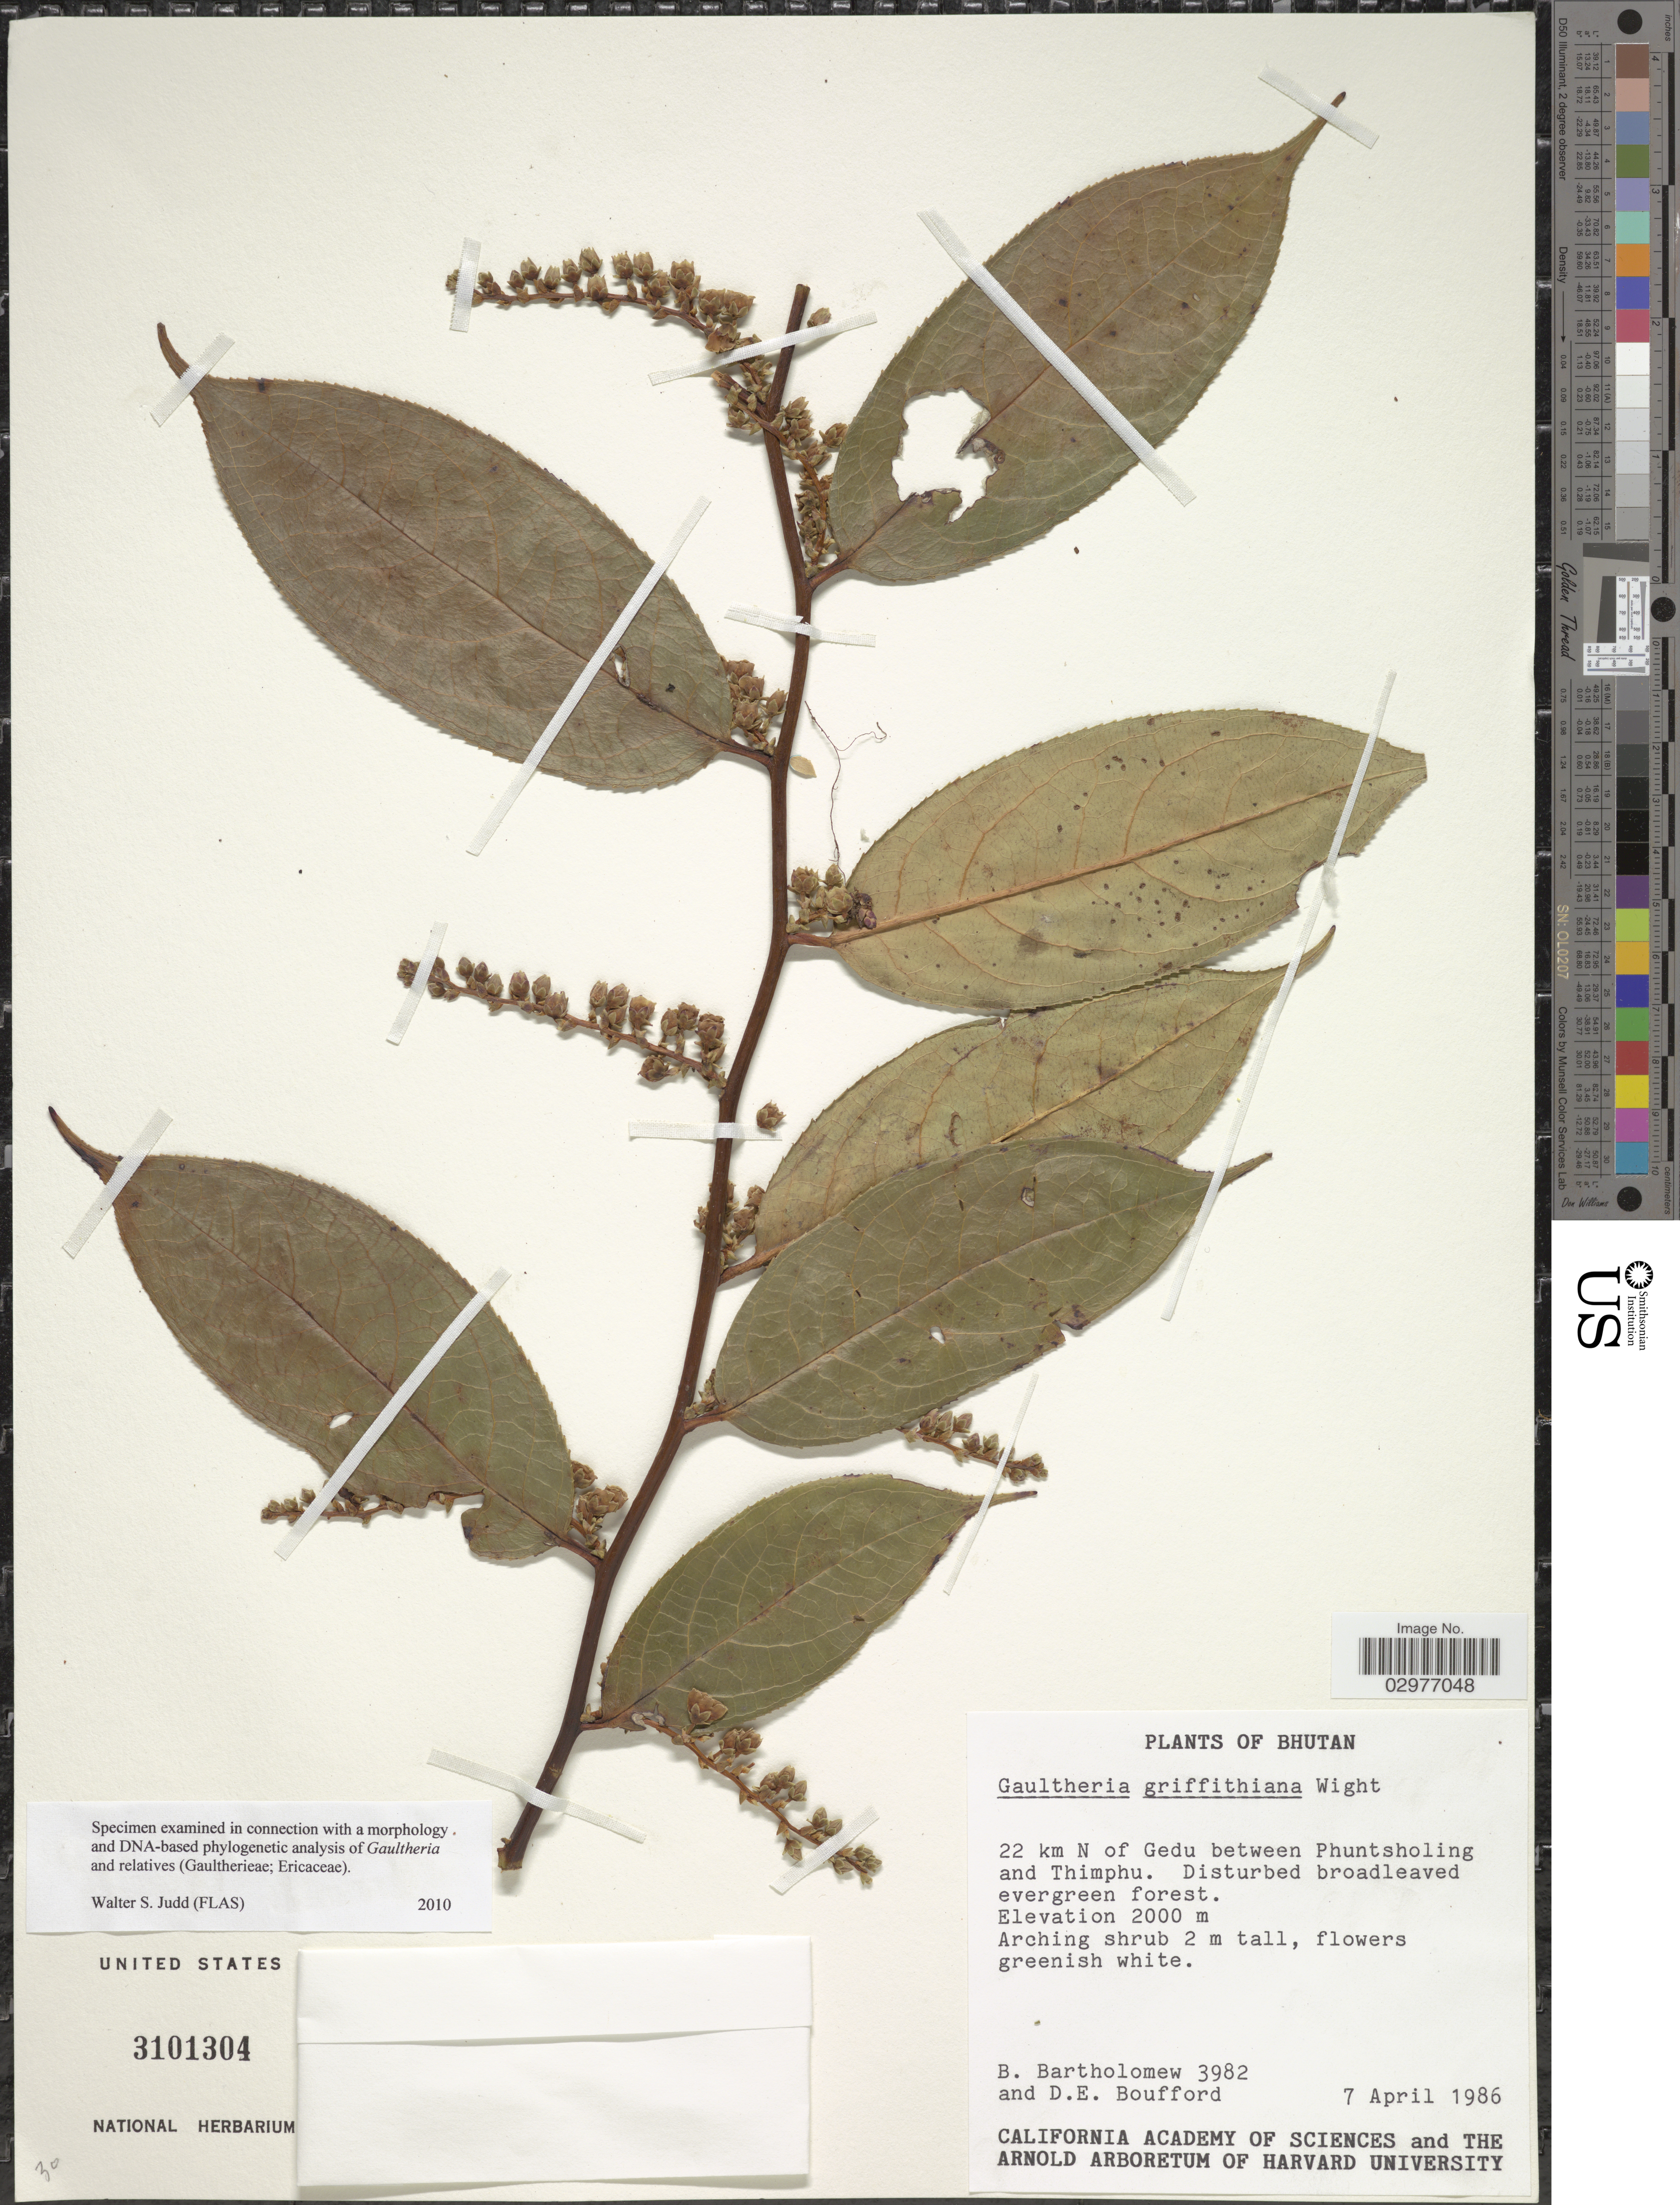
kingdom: Plantae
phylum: Tracheophyta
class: Magnoliopsida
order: Ericales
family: Ericaceae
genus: Gaultheria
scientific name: Gaultheria griffithiana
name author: Wight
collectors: B. Bartholomew & D. E. Boufford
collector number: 3982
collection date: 1986-04-07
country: Bhutan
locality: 22 km N of Gedu between Phuntsholing and Thimphu.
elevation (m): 2000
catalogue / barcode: US 3101304